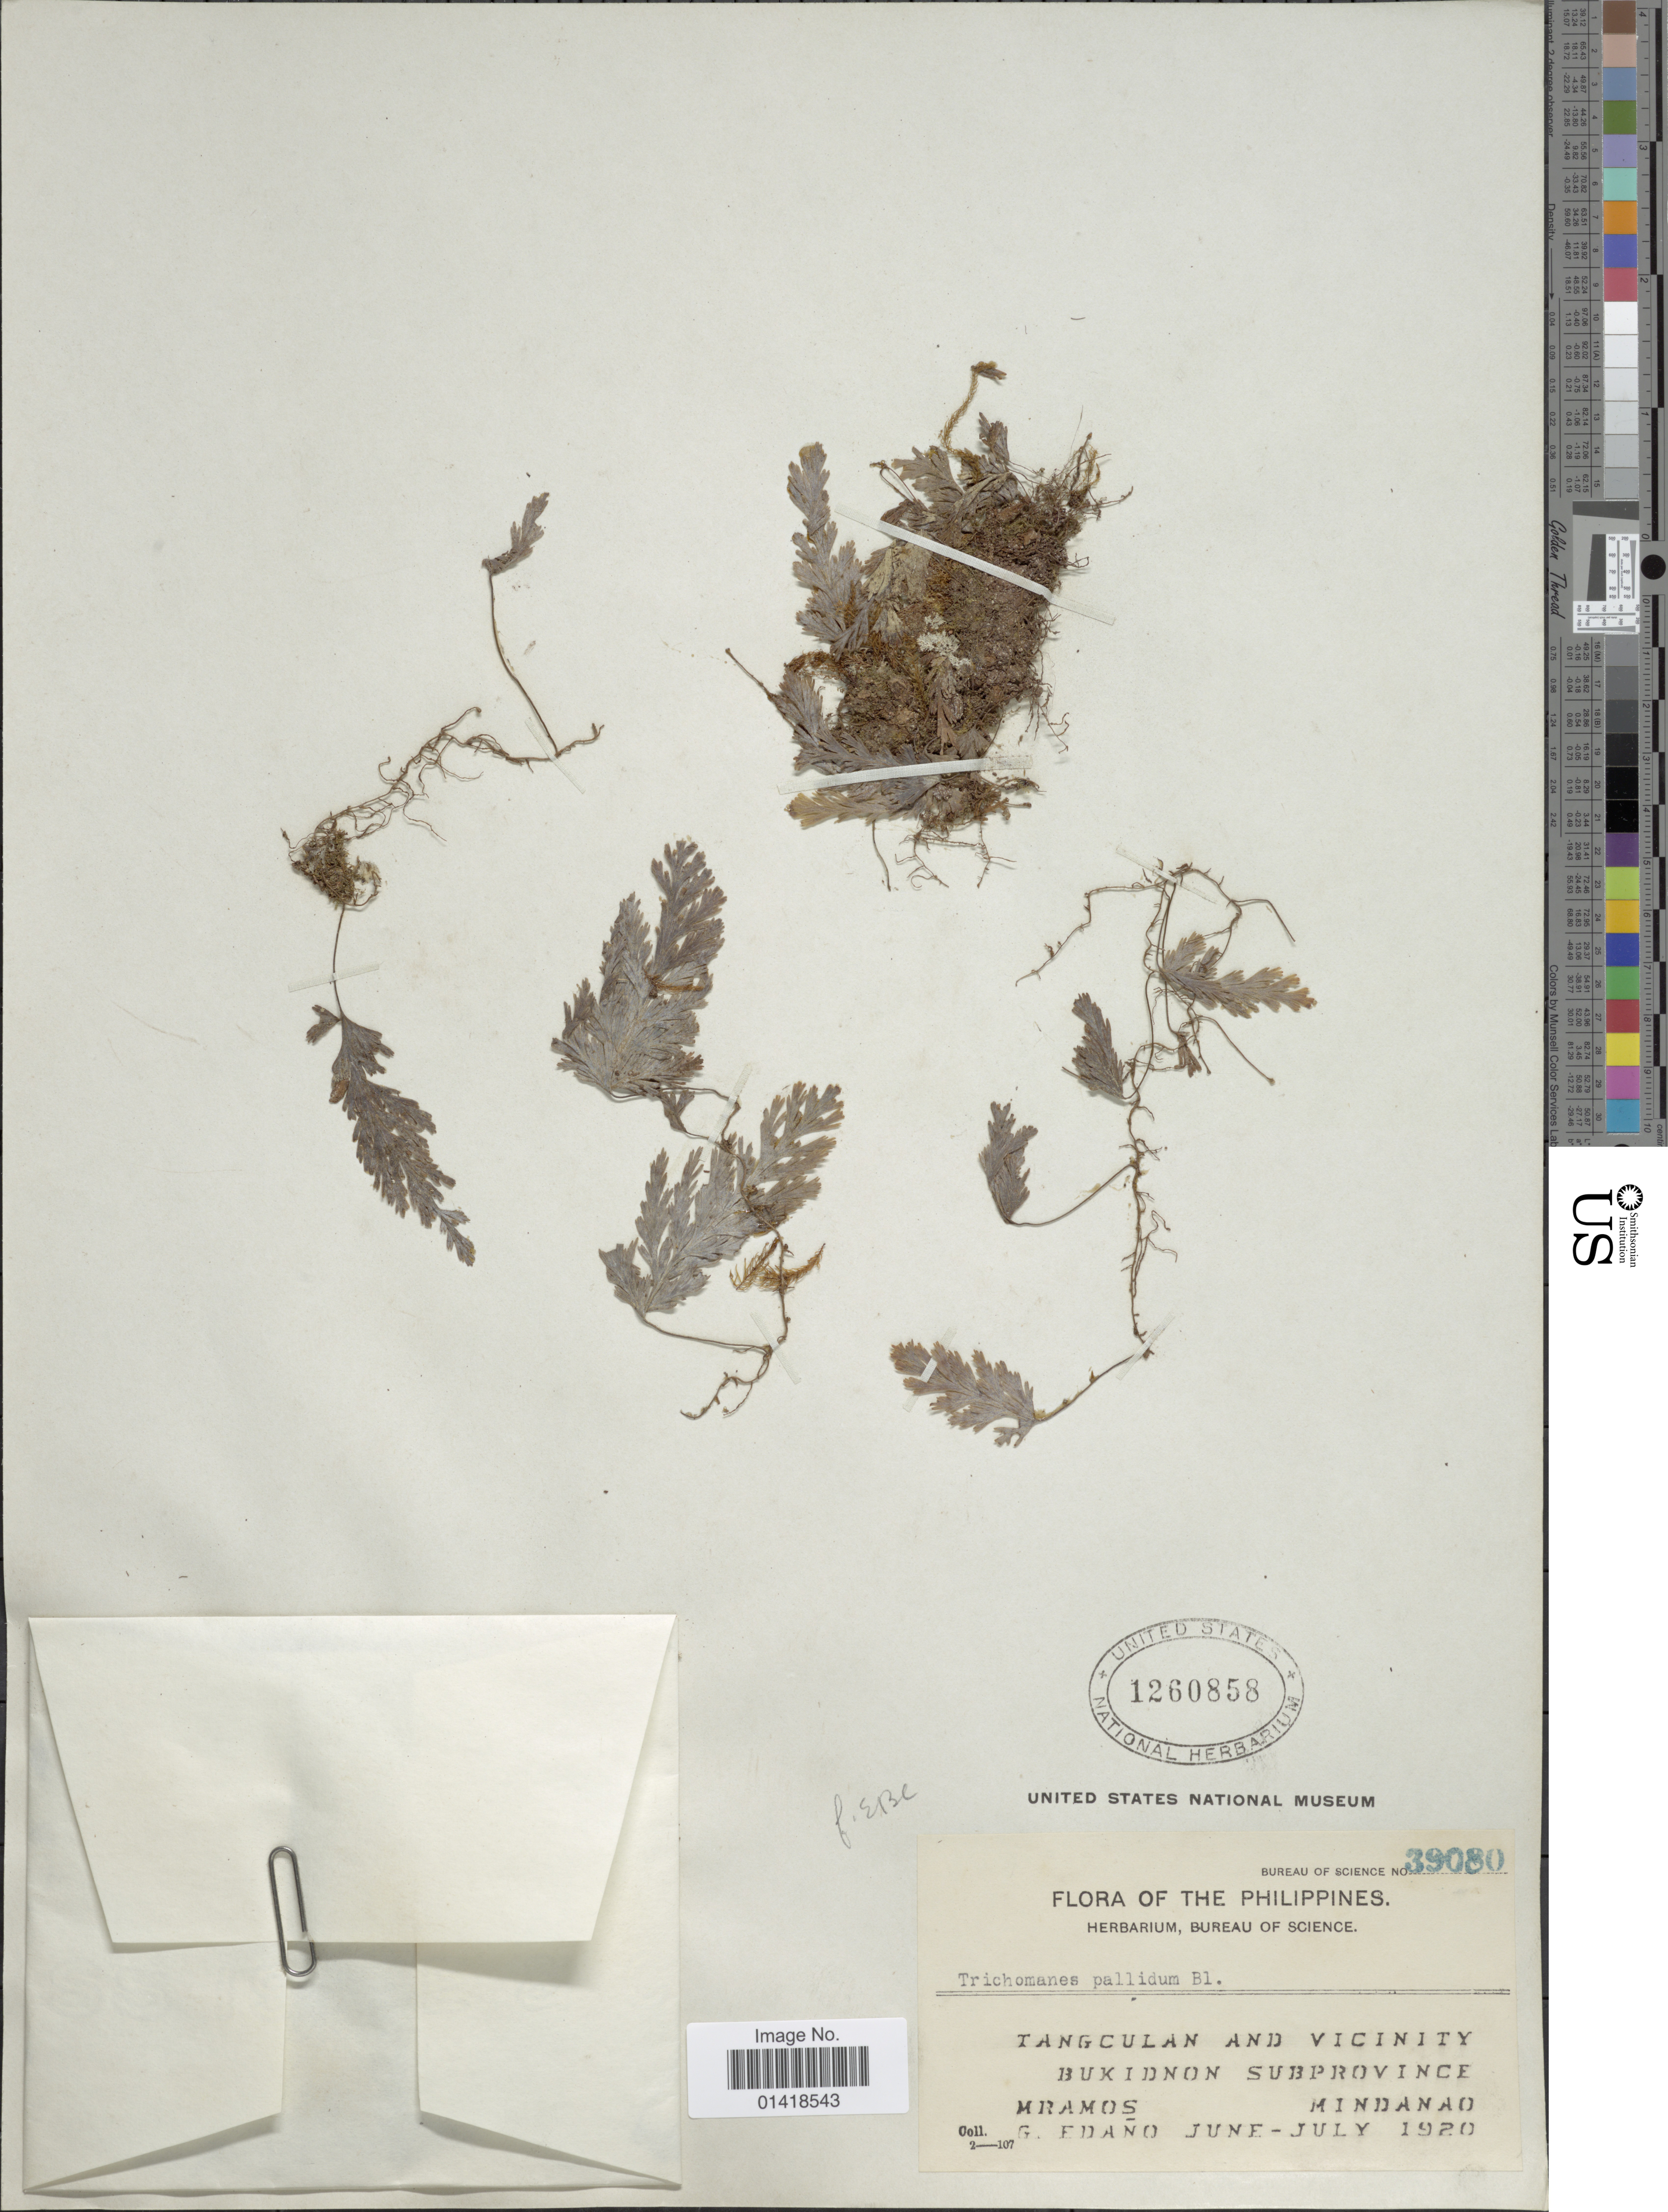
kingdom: Plantae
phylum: Tracheophyta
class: Polypodiopsida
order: Hymenophyllales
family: Hymenophyllaceae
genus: Hymenophyllum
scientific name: Hymenophyllum pallidum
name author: (Blume) Ebihara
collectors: M. Ramos & G. Edaño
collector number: Bureau of Science 39080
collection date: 1920-06/1920-07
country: Philippines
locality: The Philippines. Tangculan and Vicinity, Bukidnon Subprovince, Mindanao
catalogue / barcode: US 1260858